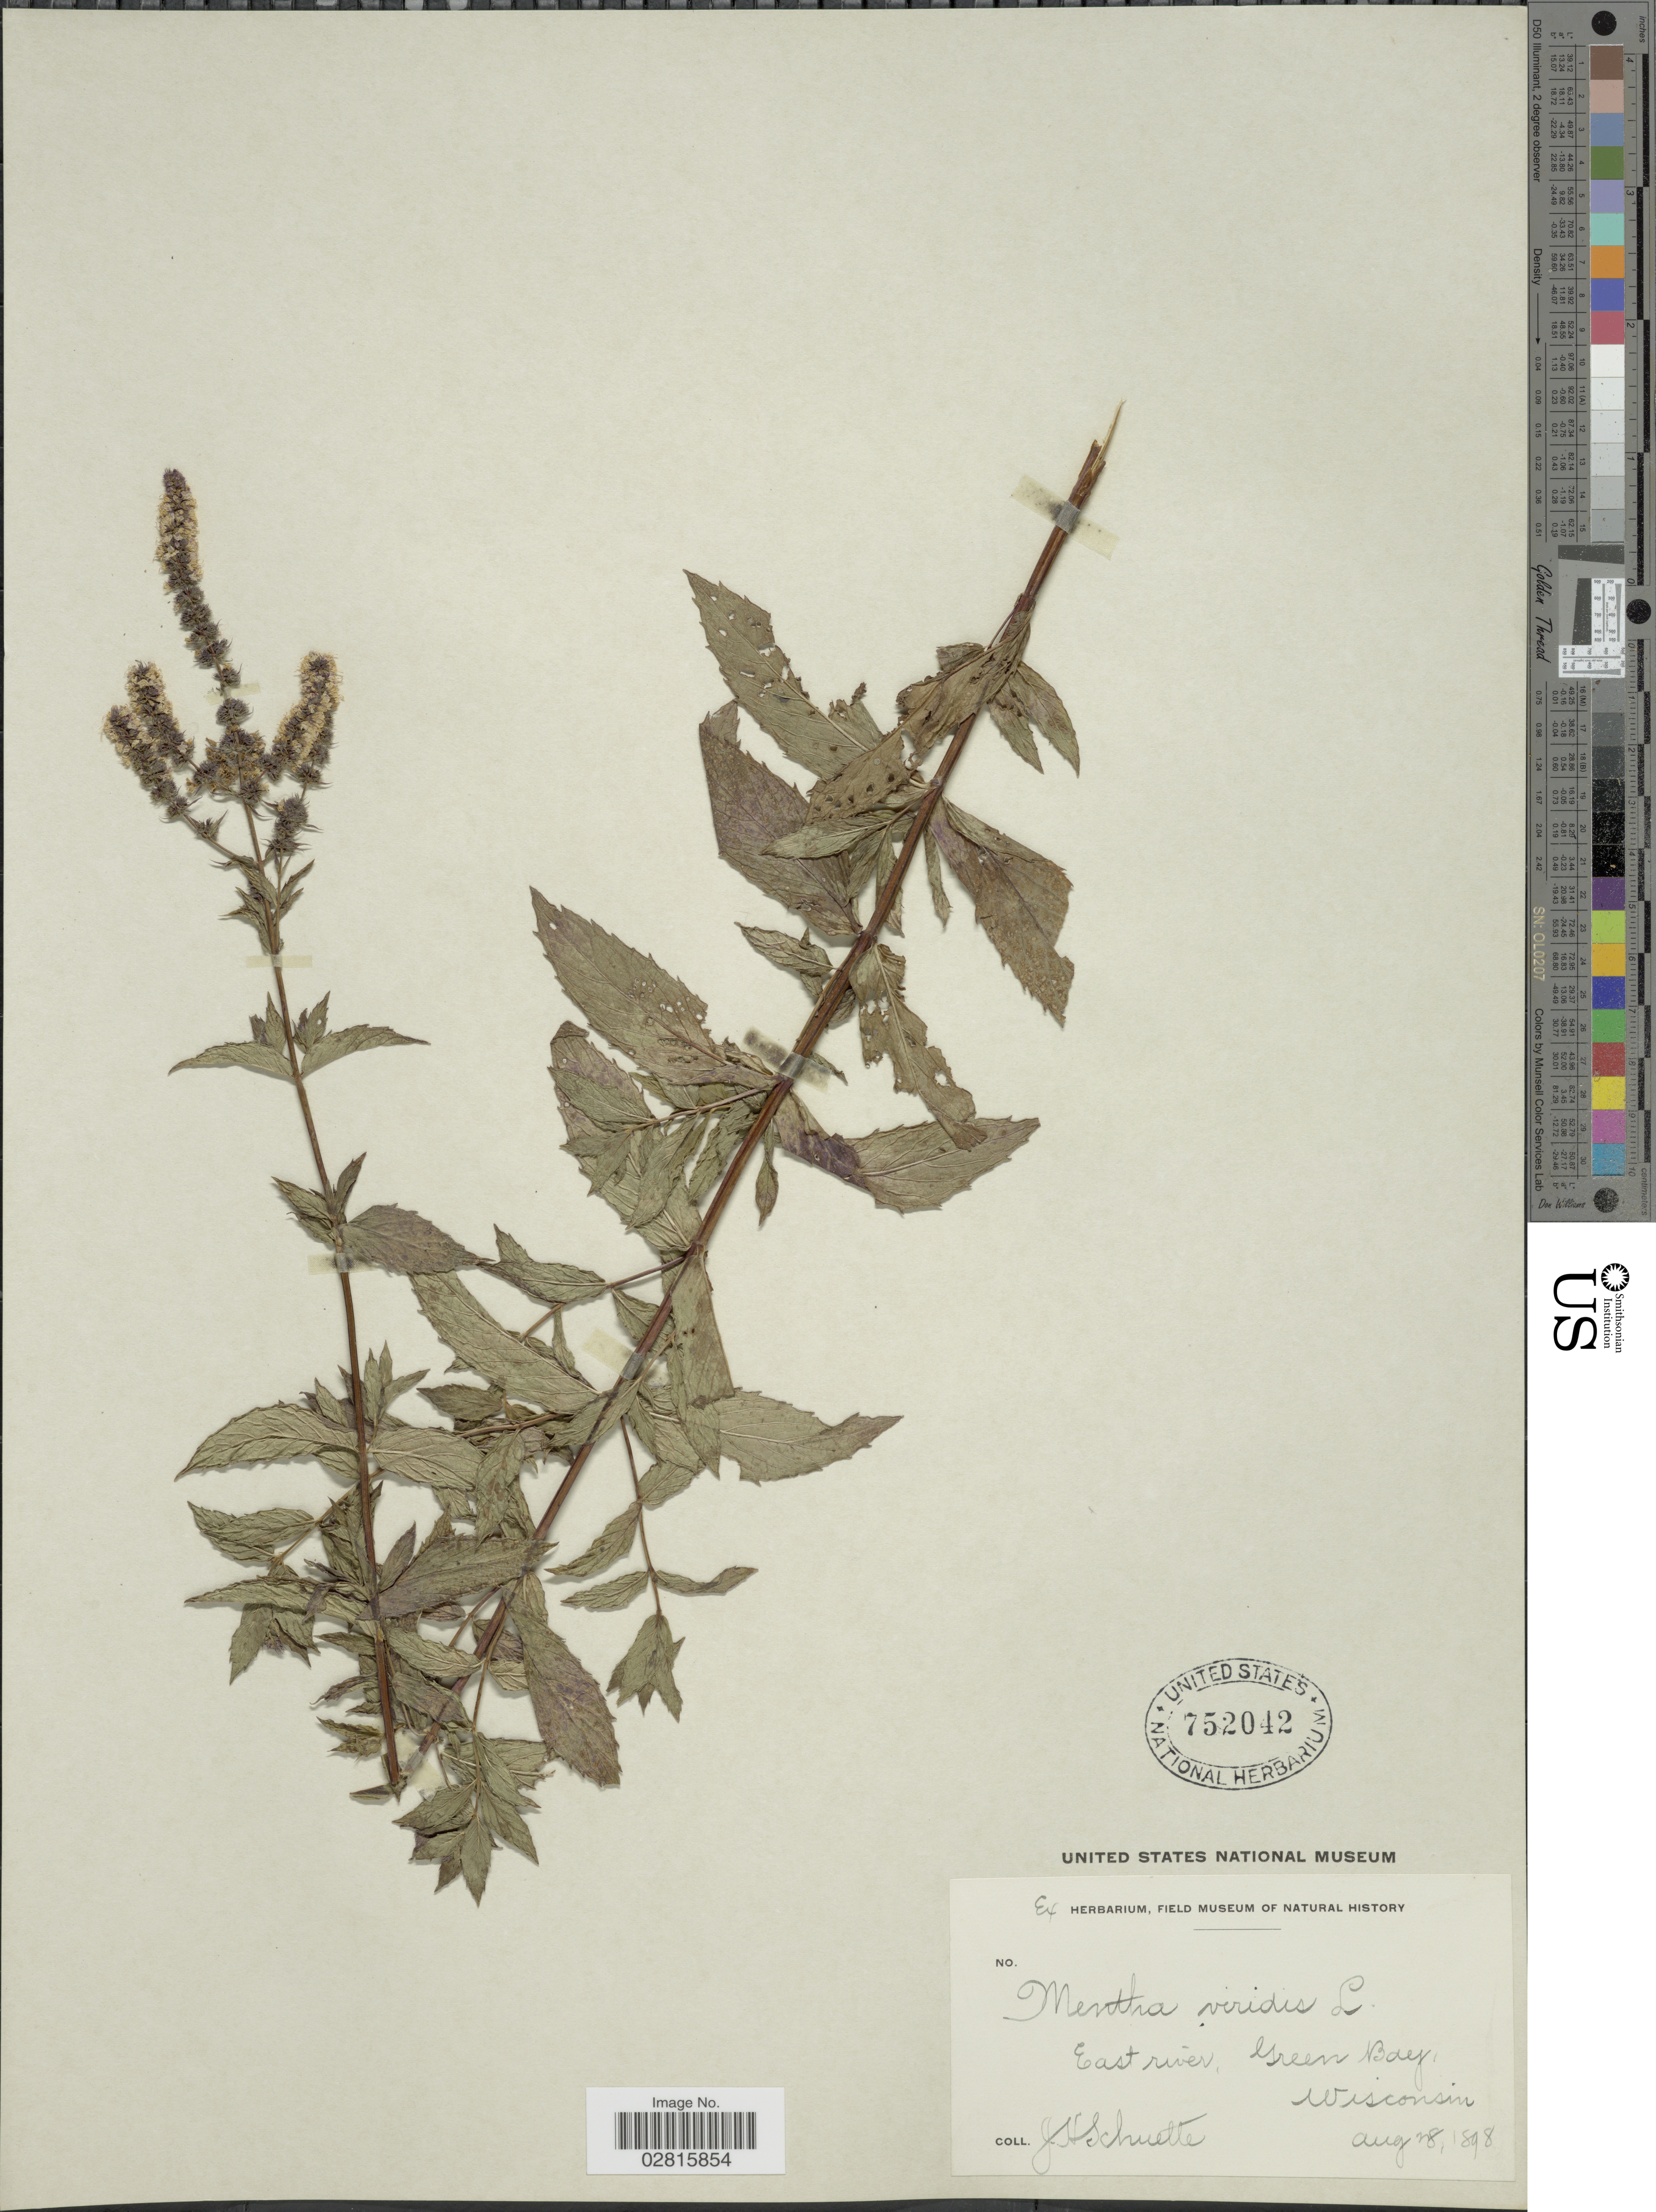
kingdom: Plantae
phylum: Tracheophyta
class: Magnoliopsida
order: Lamiales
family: Lamiaceae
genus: Mentha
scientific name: Mentha spicata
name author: L.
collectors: J. H. Schuette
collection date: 1898-08-28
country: United States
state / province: Wisconsin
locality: East river, Green Bay.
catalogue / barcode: US 752042